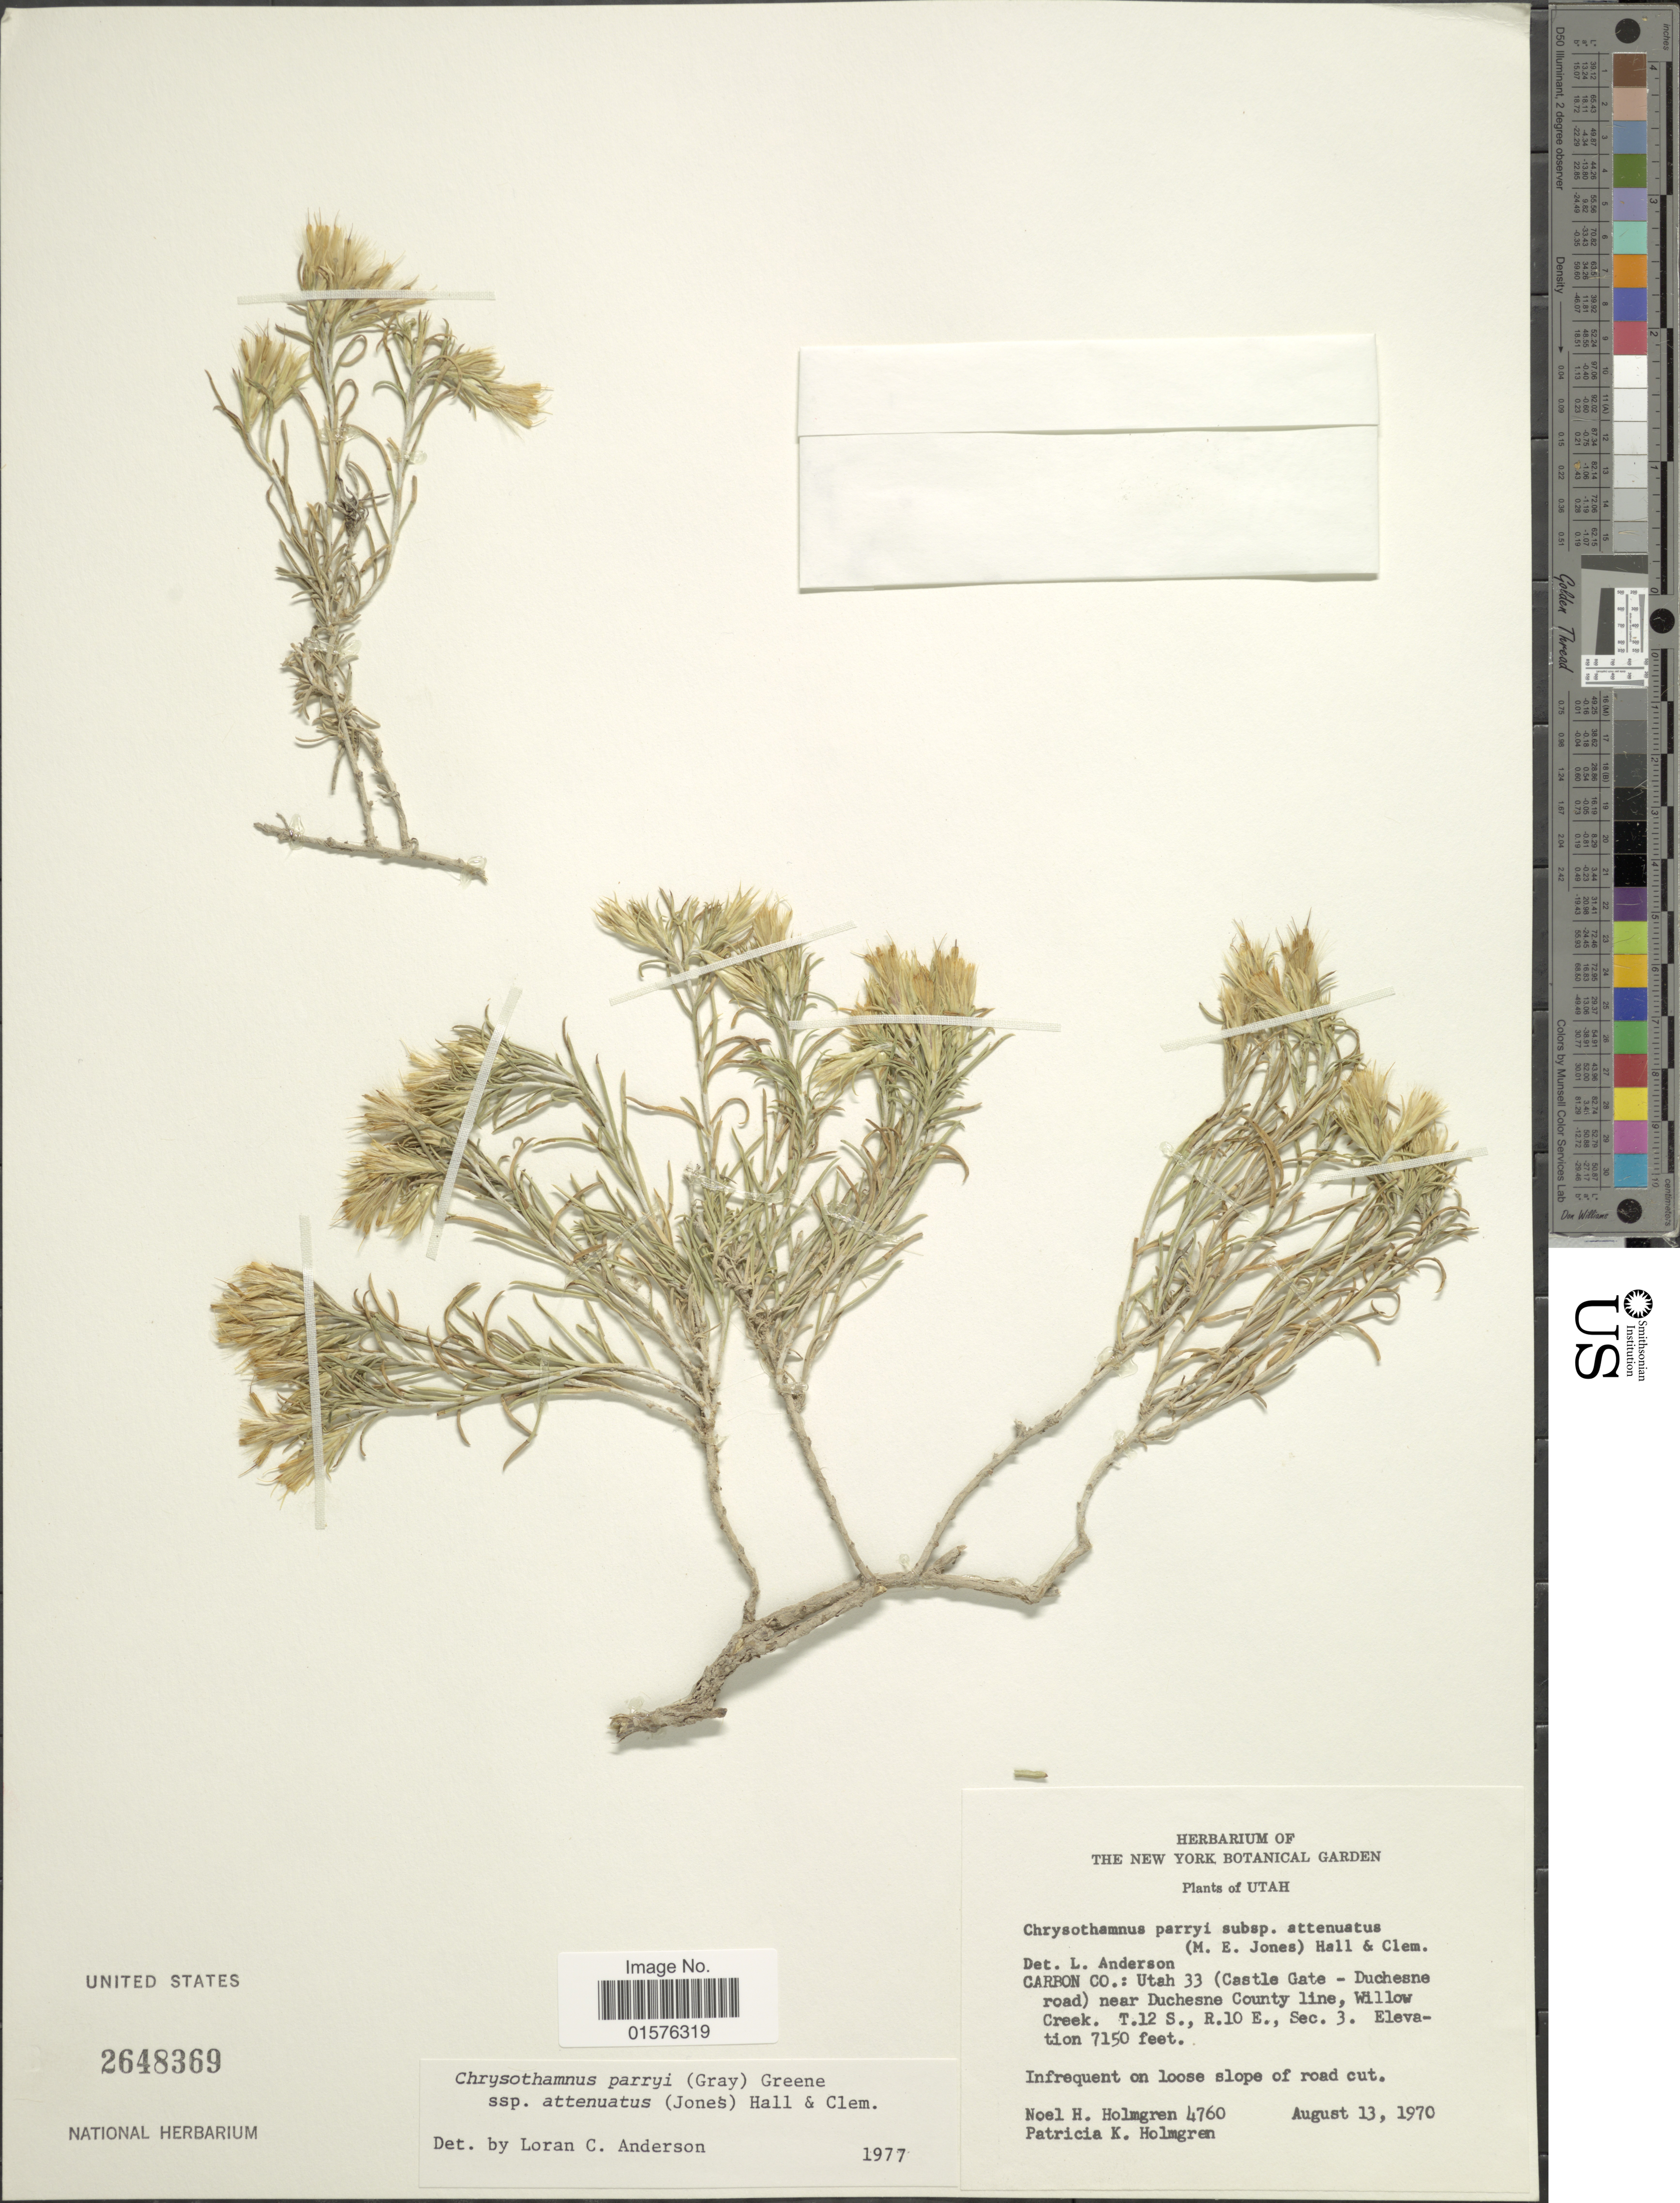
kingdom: Plantae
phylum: Tracheophyta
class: Magnoliopsida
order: Asterales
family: Asteraceae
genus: Ericameria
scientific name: Ericameria parryi var. attenuata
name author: (M.E. Jones) G.L. Nesom & G.I. Baird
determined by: Urbatsch, Lowell E., Curator (LSU), Louisiana State University (UNITED STATES)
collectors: N. H. Holmgren & P. K. Holmgren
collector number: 4760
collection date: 1970-08-13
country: United States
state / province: Utah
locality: Carbon Co.: Utah 33 (Castle Gate-Duchesne road) near Duchesne County line, Willow Creek. T.21S., R.10E., Sec. 3.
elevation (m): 2179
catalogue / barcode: US 2648369